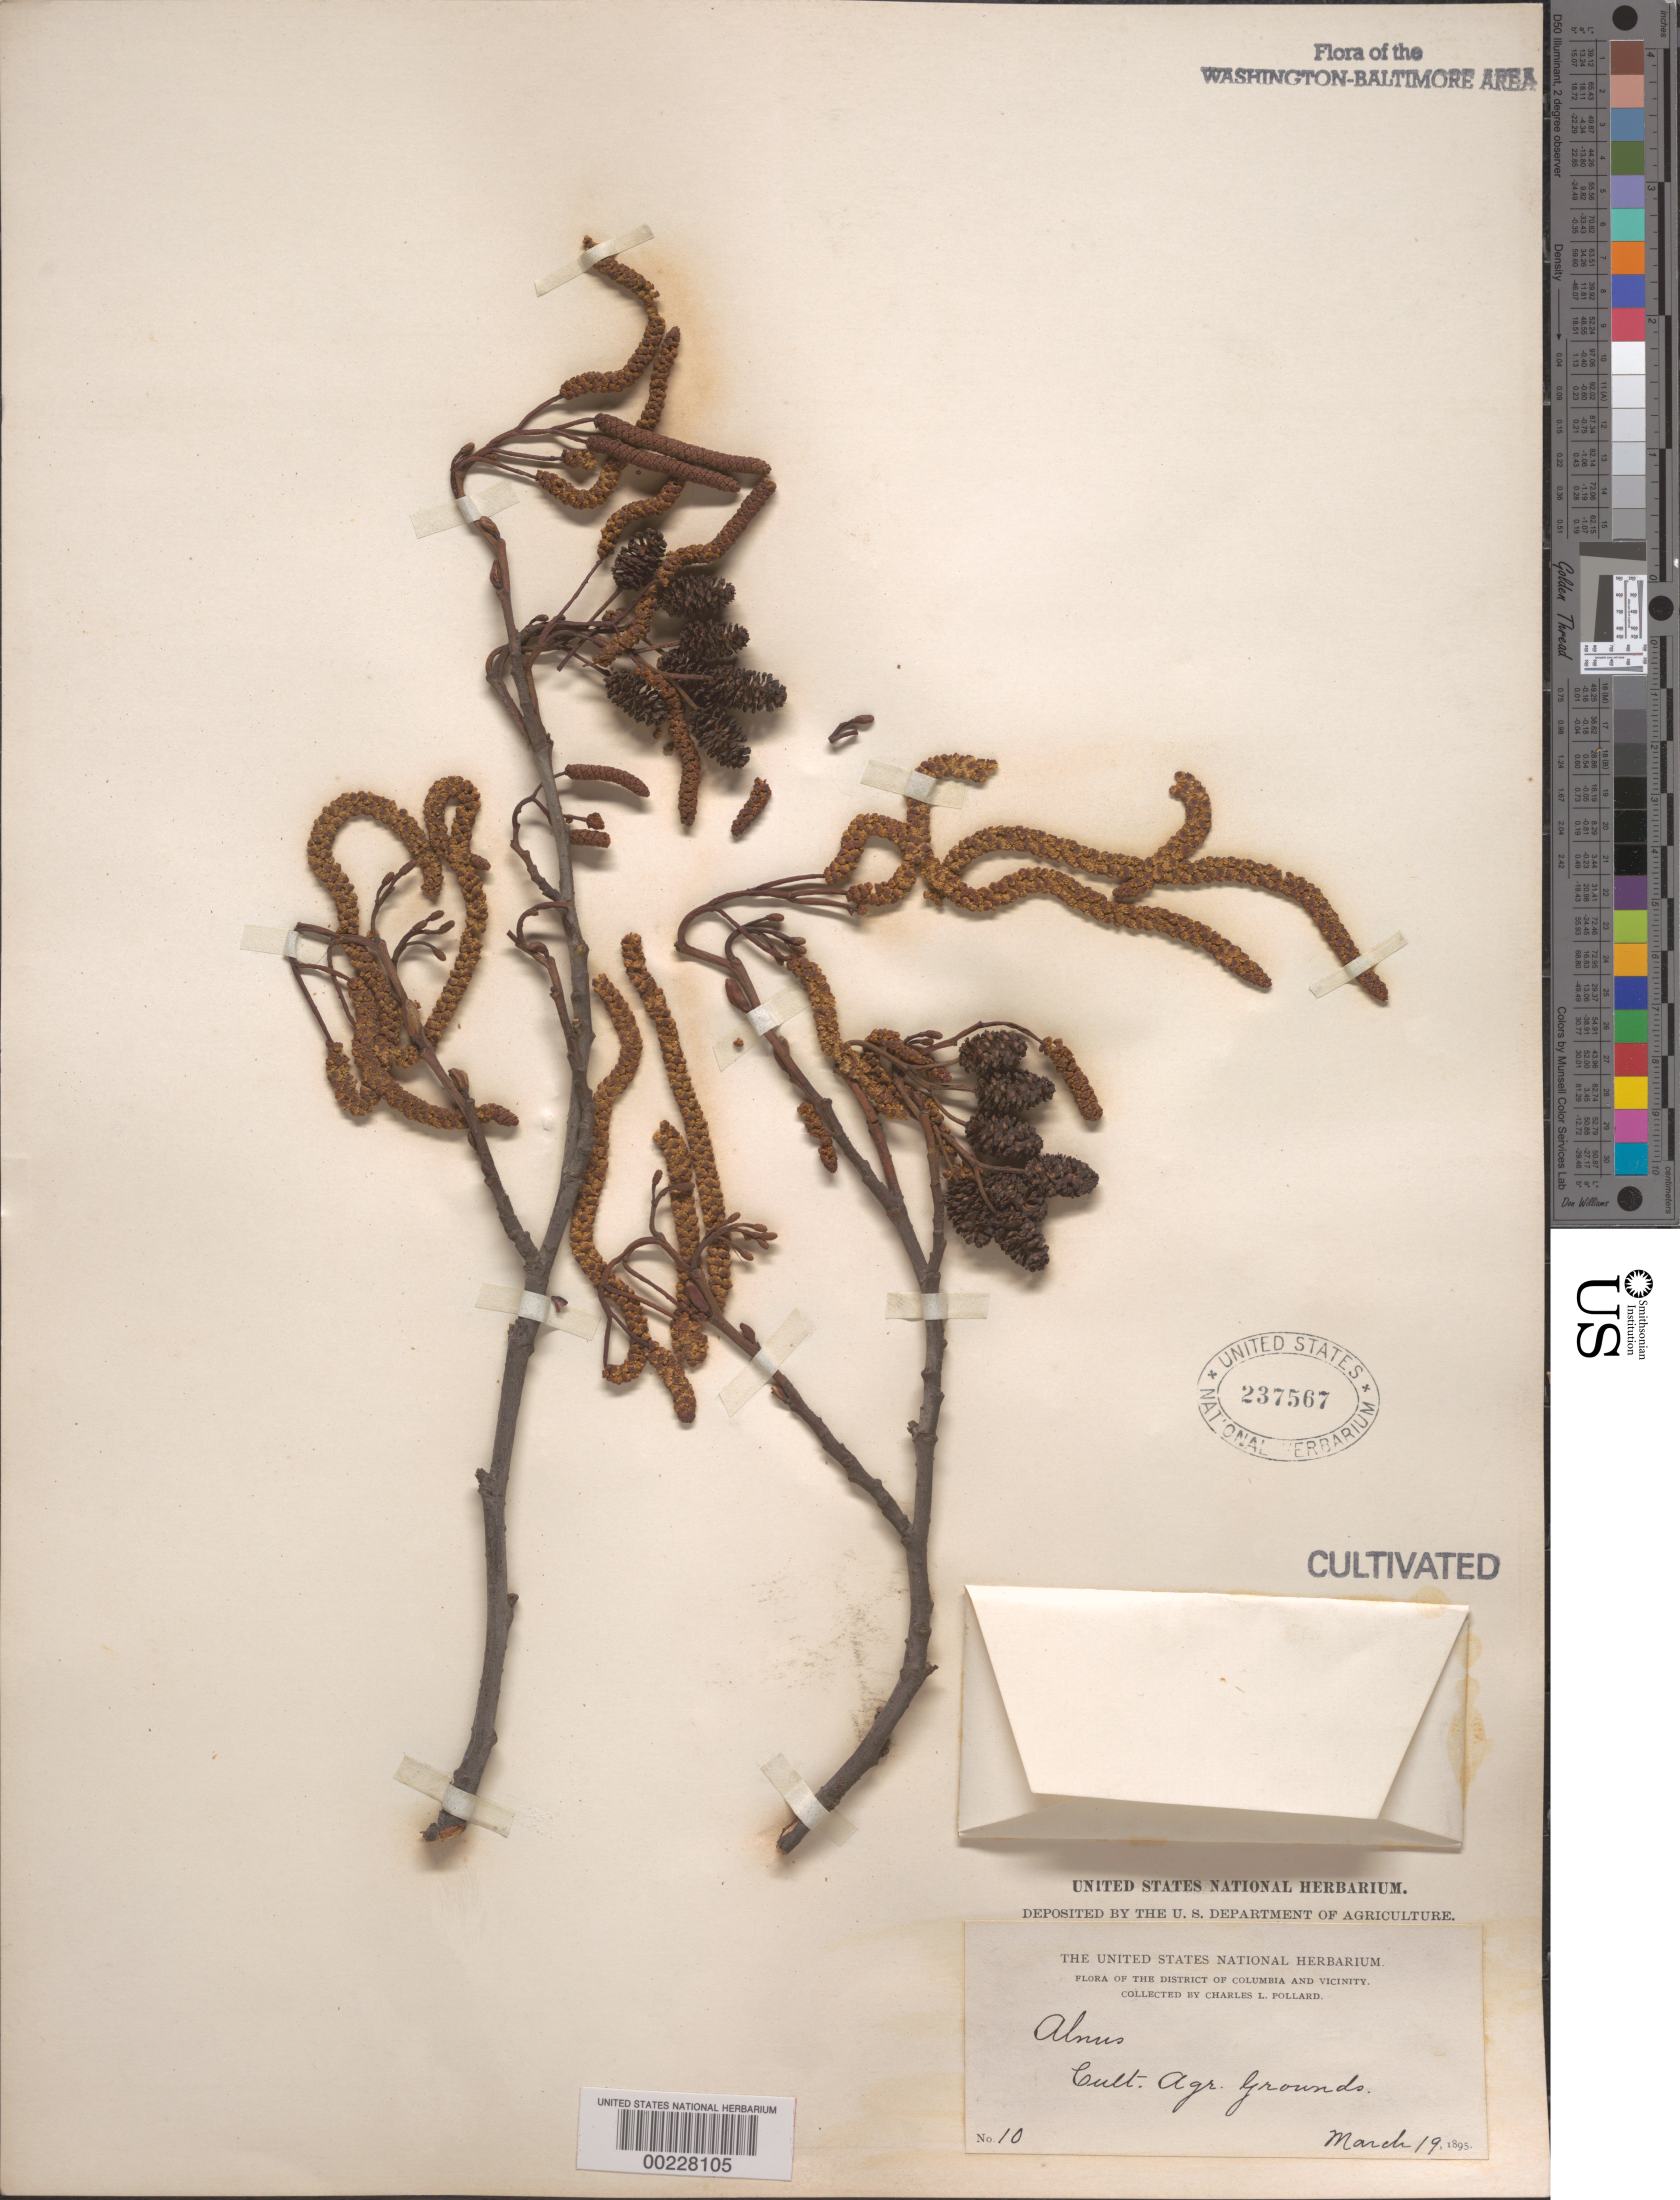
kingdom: Plantae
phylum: Tracheophyta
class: Magnoliopsida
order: Fagales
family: Betulaceae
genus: Alnus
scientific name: Alnus sp.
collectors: C. L. Pollard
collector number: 10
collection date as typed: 19 Mar 1895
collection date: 1895-03-19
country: United States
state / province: District of Columbia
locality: Agricultural grounds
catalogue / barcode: US 237567